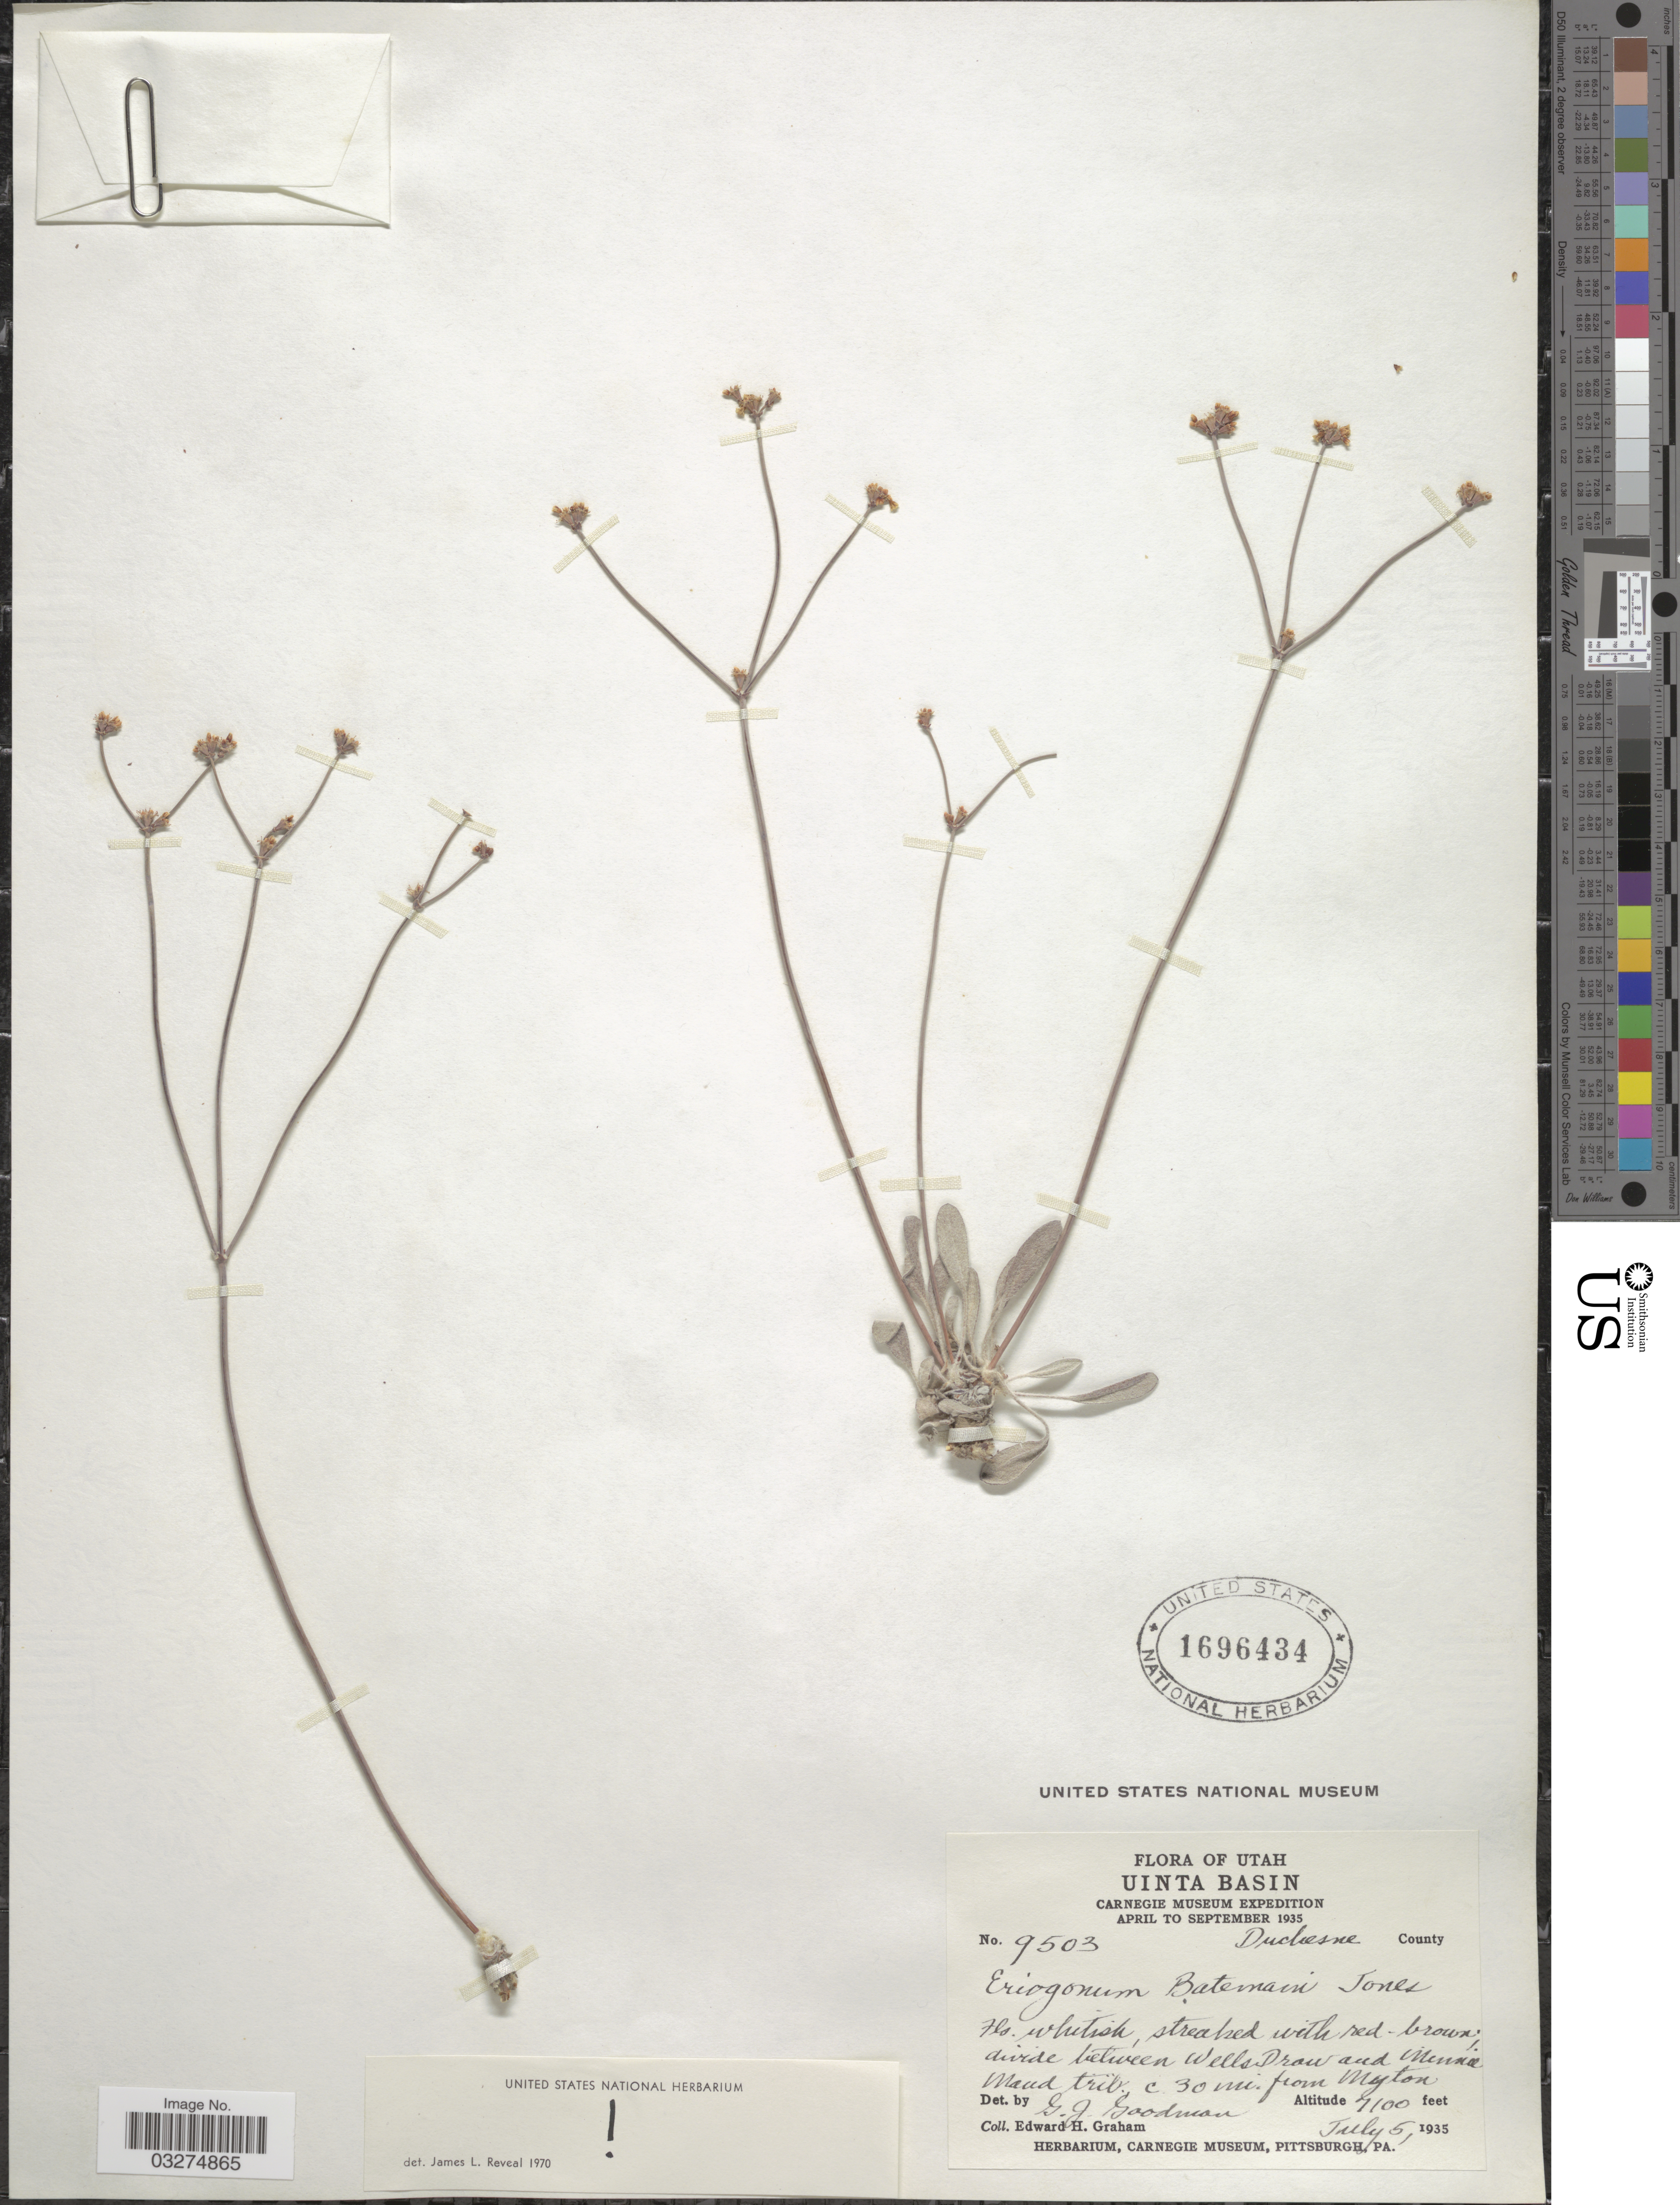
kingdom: Plantae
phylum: Tracheophyta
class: Magnoliopsida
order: Caryophyllales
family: Polygonaceae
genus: Eriogonum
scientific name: Eriogonum batemani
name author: M.E. Jones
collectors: E. H. Graham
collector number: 9503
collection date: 1935-07-05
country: United States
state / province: Utah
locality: Uinta Basin. Duchesne County. Divide between Wells Draw and Minnie Maud trib., c. 30 mi. from Myton.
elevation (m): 2164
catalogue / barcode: US 1696434